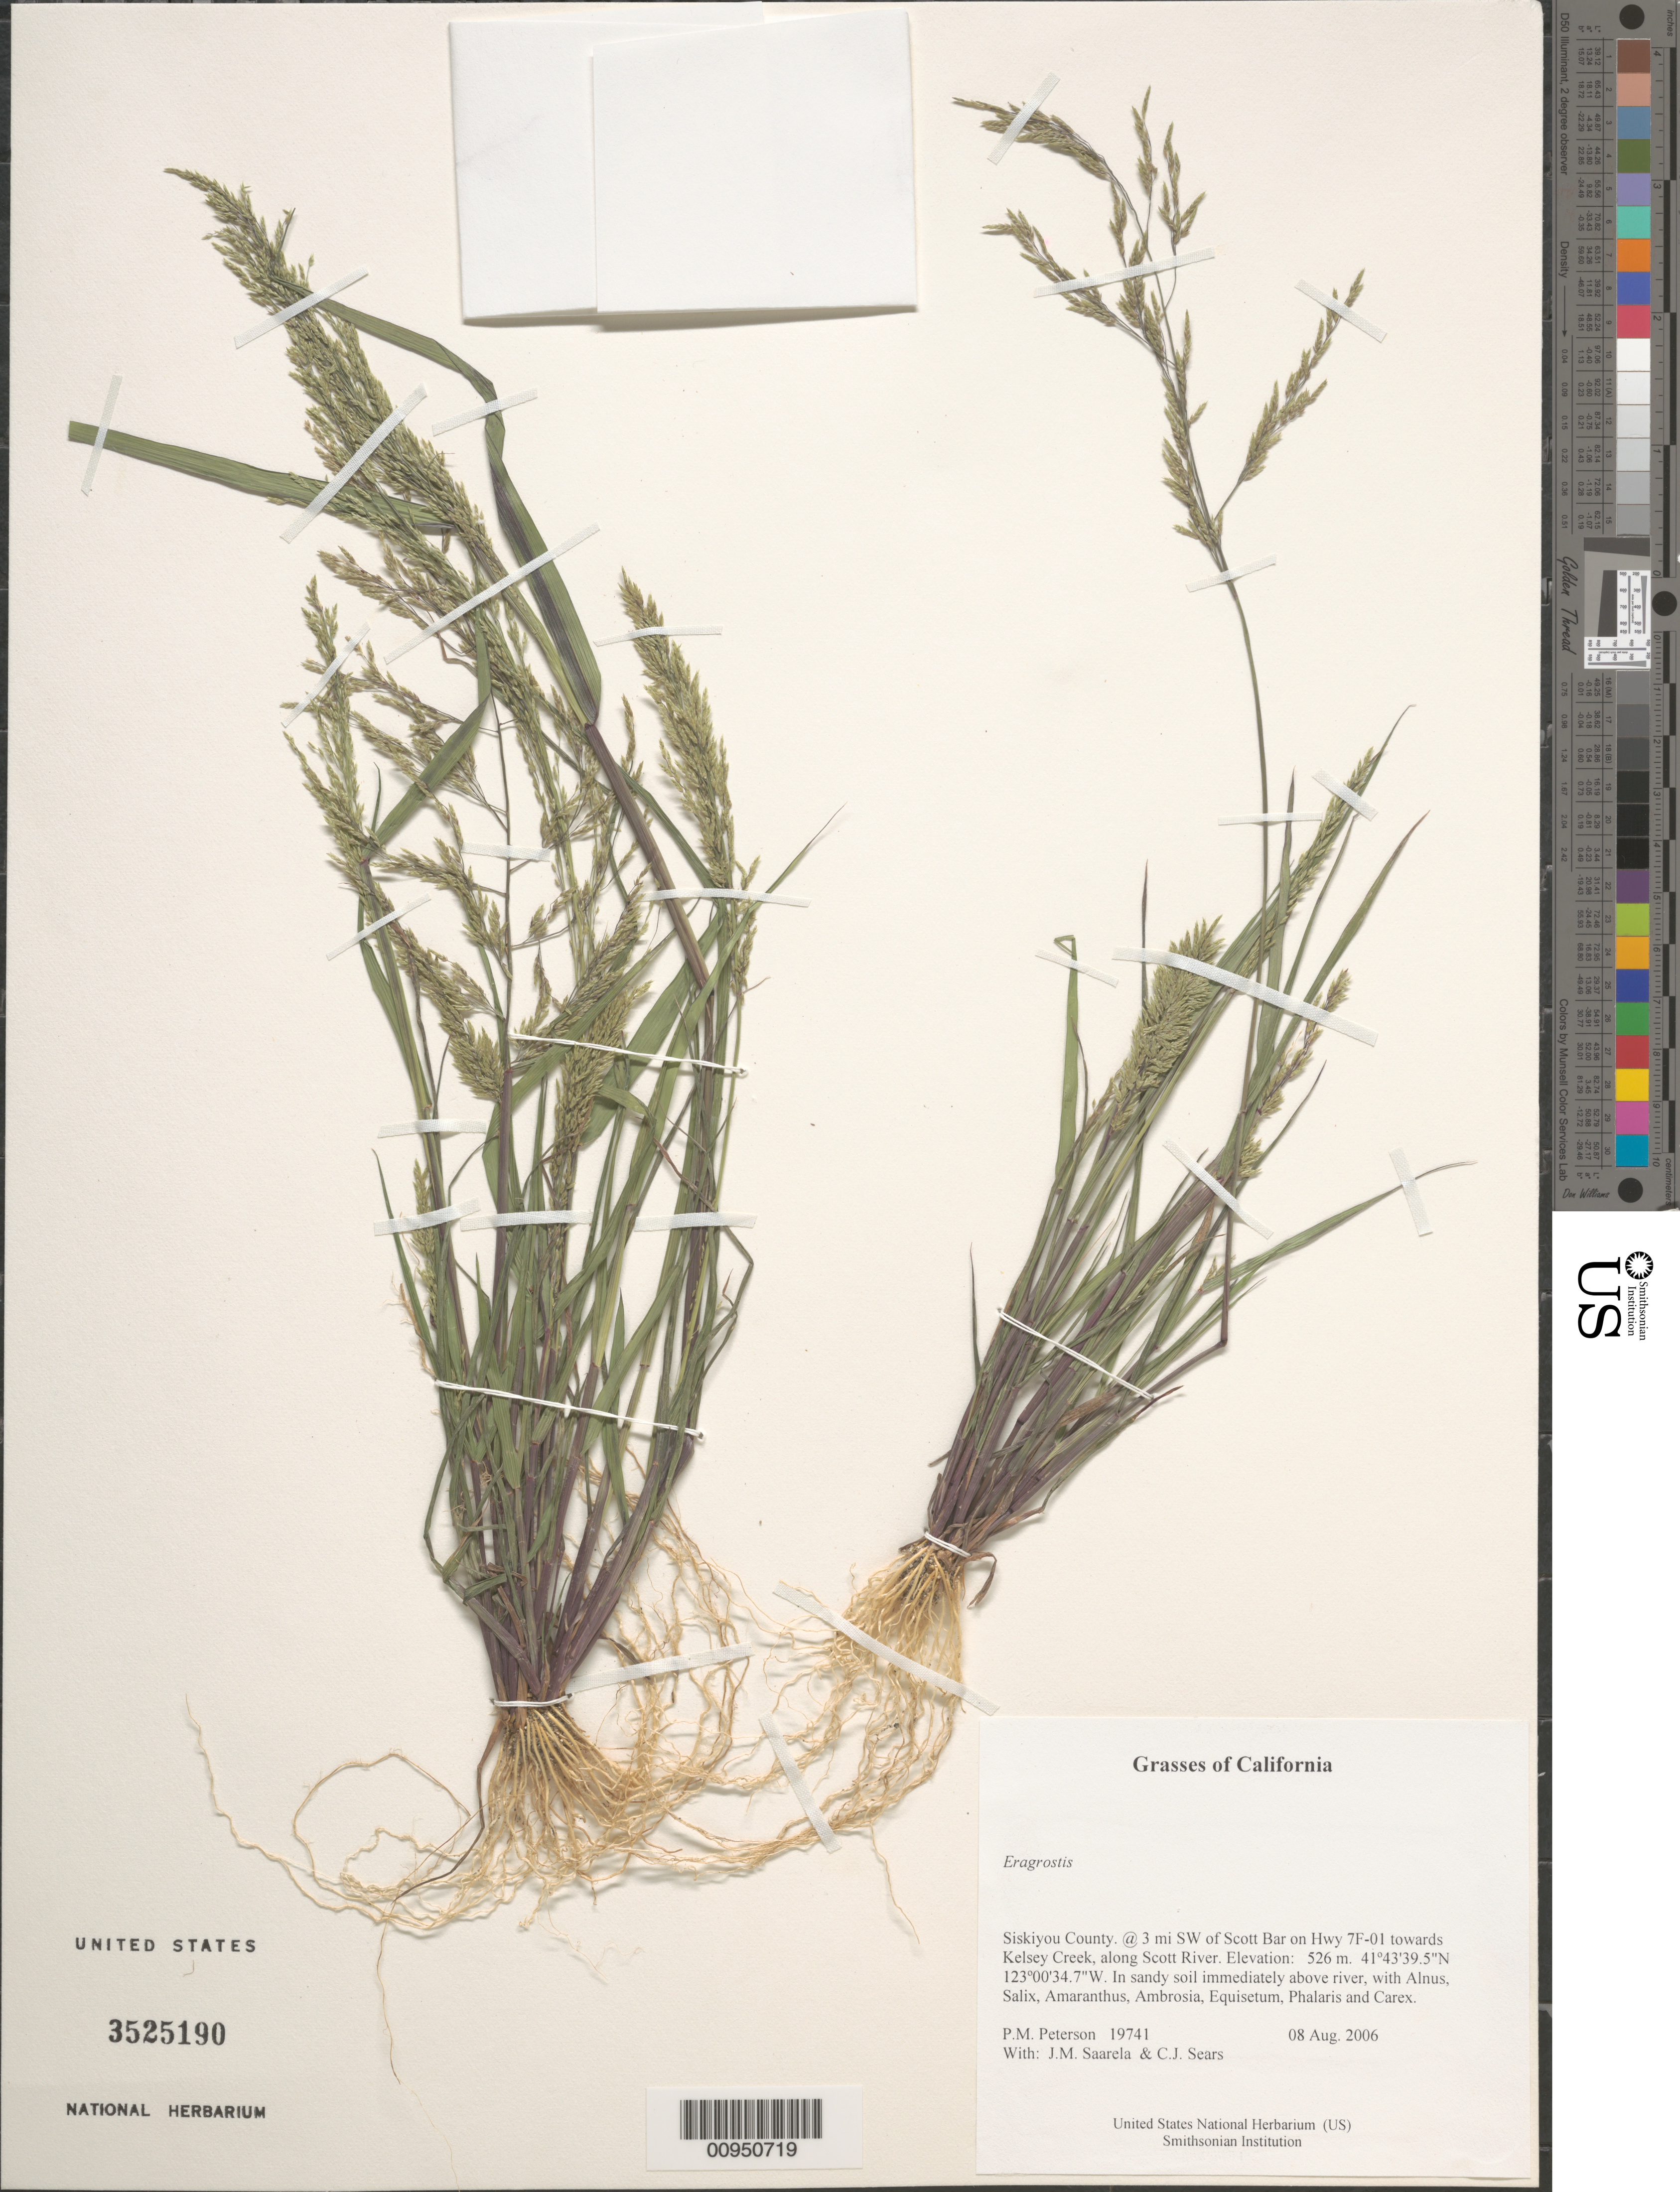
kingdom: Plantae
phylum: Tracheophyta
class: Liliopsida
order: Poales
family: Poaceae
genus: Eragrostis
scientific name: Eragrostis sp.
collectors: P. M. Peterson, J. Saarela & C. Sears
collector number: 19741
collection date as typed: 08 Aug 2006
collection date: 2006-08-08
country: United States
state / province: California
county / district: Siskiyou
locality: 3 mi SW of Scott Bar on Hwy 7F-01 towards Kelsey Creek, along Scott River.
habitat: In sandy soil immediately above river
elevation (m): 526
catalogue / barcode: US 3525190